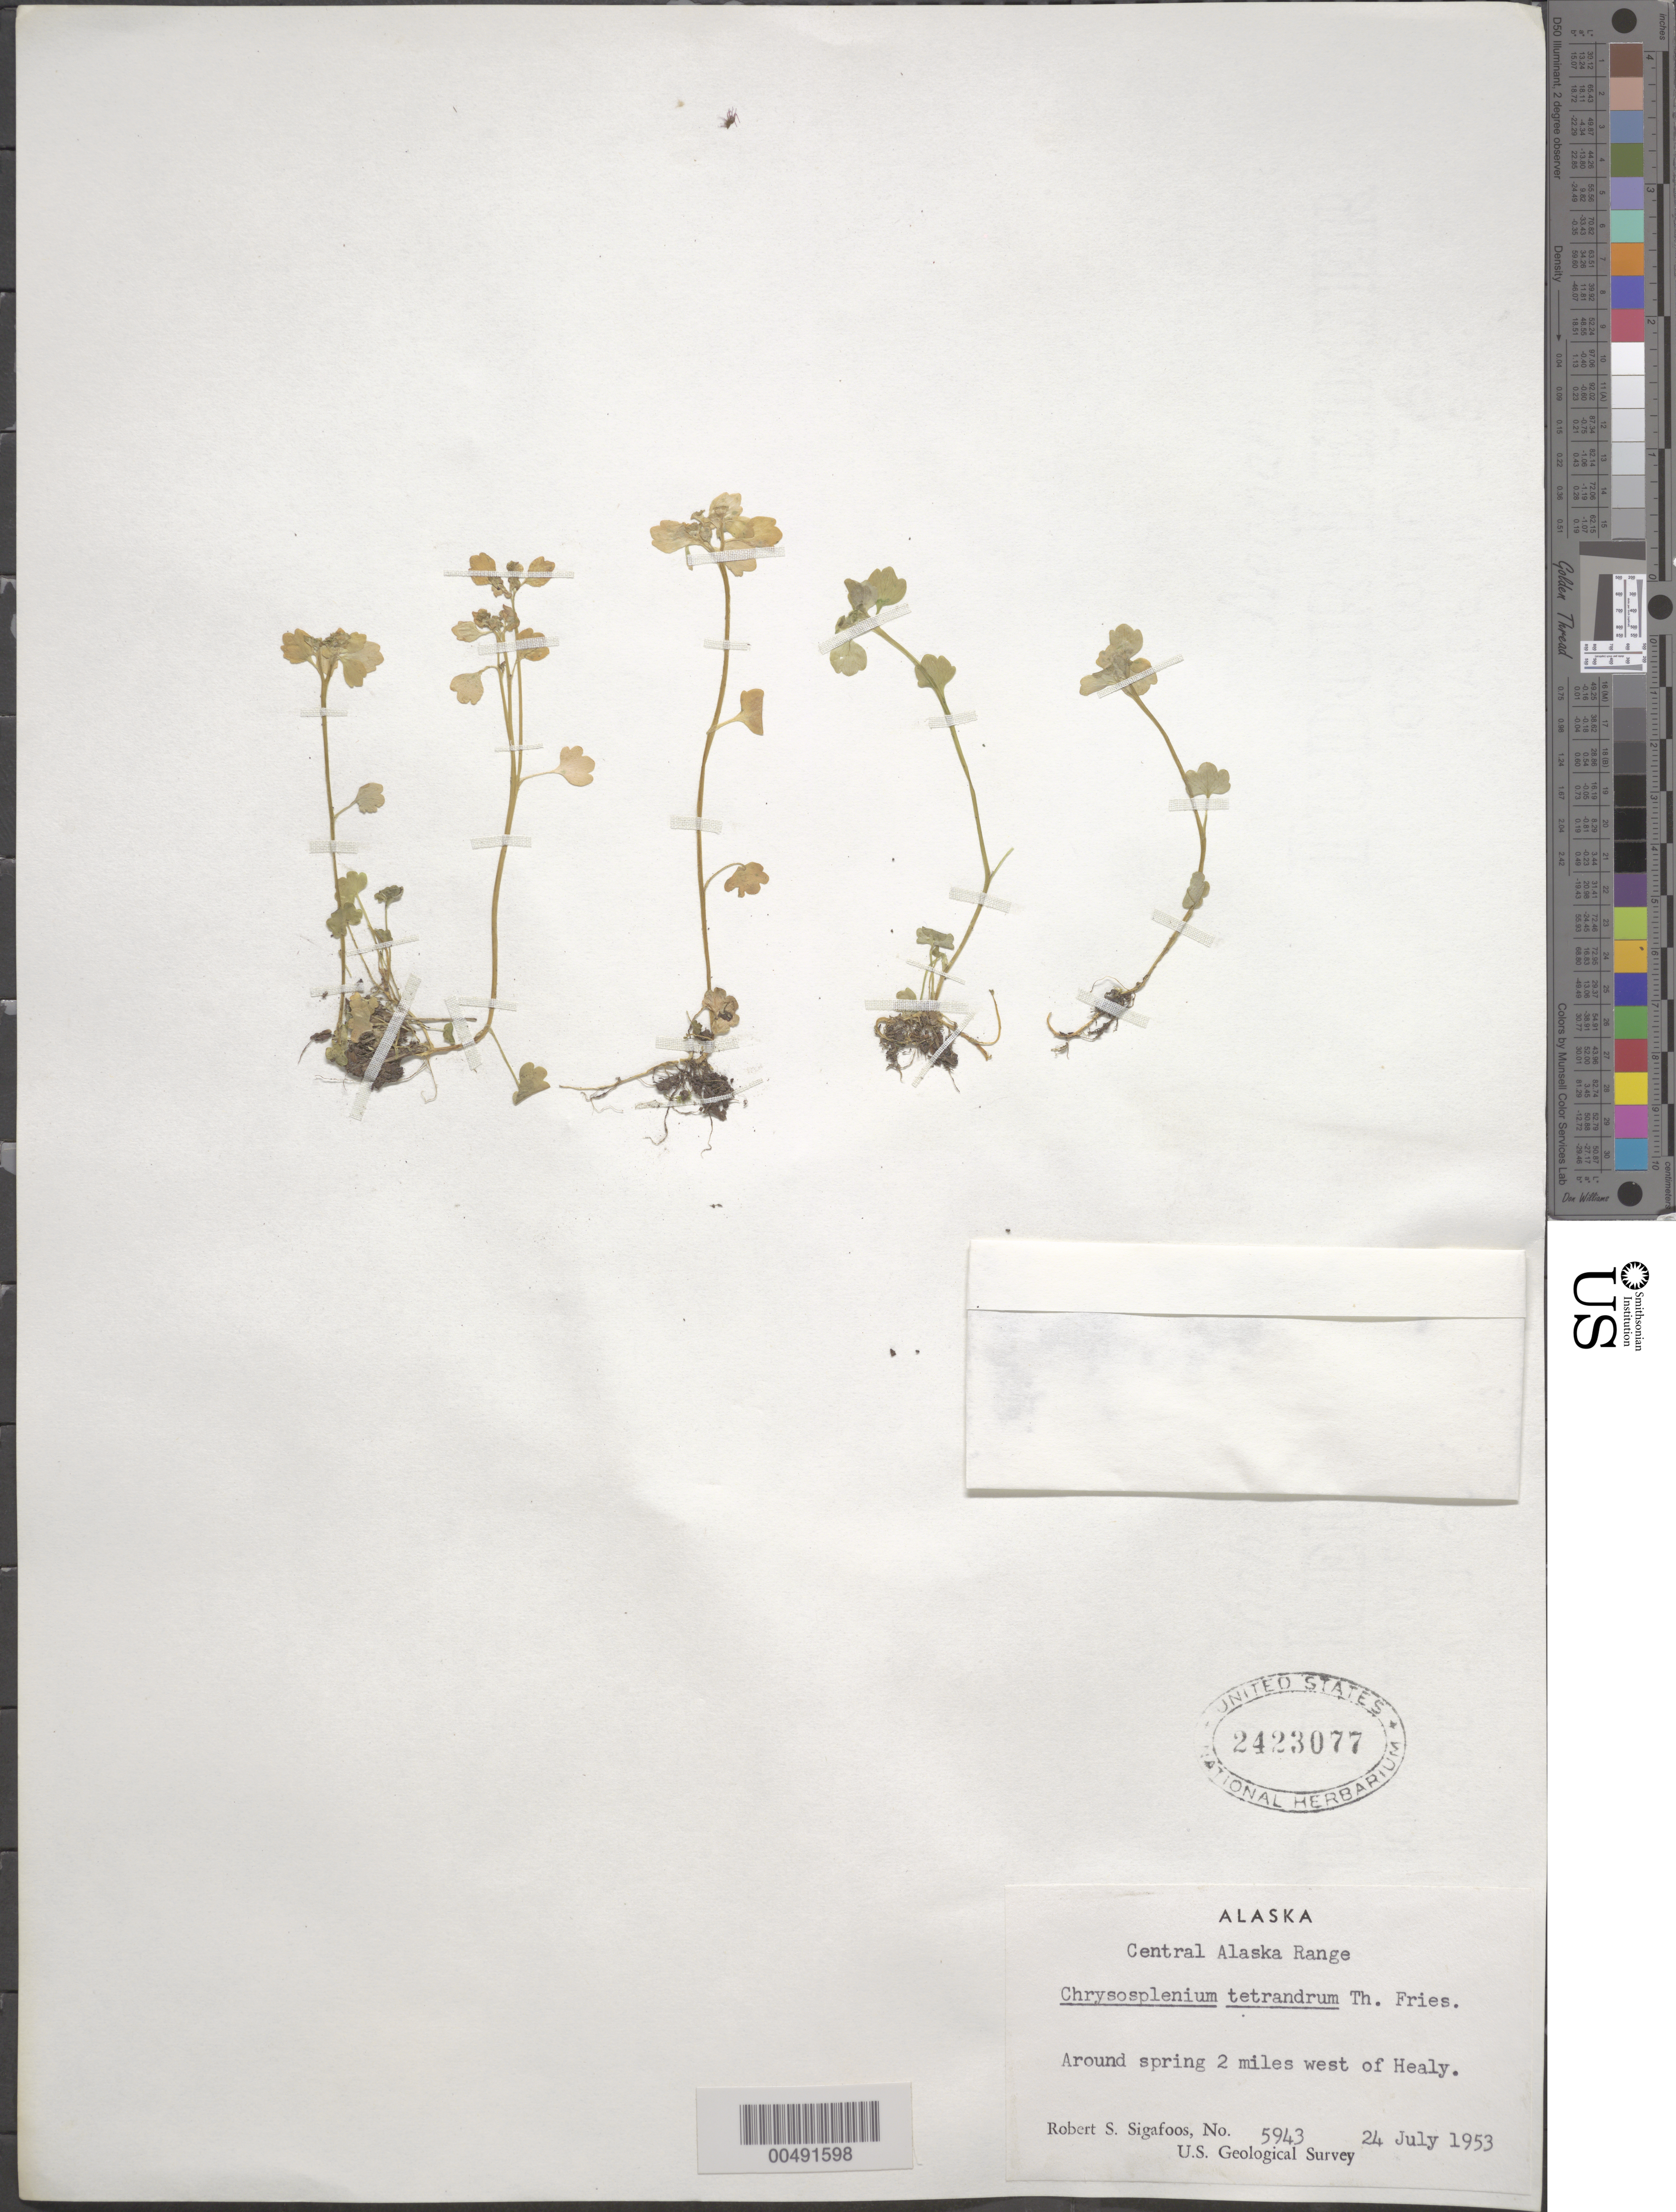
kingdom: Plantae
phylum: Tracheophyta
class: Magnoliopsida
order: Saxifragales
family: Saxifragaceae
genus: Chrysosplenium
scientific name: Chrysosplenium tetrandrum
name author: (N. Lund) Th. Fr.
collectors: R. Sigafoos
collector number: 5943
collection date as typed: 24 Jul 1953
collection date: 1953-07-24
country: United States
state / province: Alaska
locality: Seward Peninsula, 2 miles west of Healy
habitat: around spring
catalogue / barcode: US 2423077